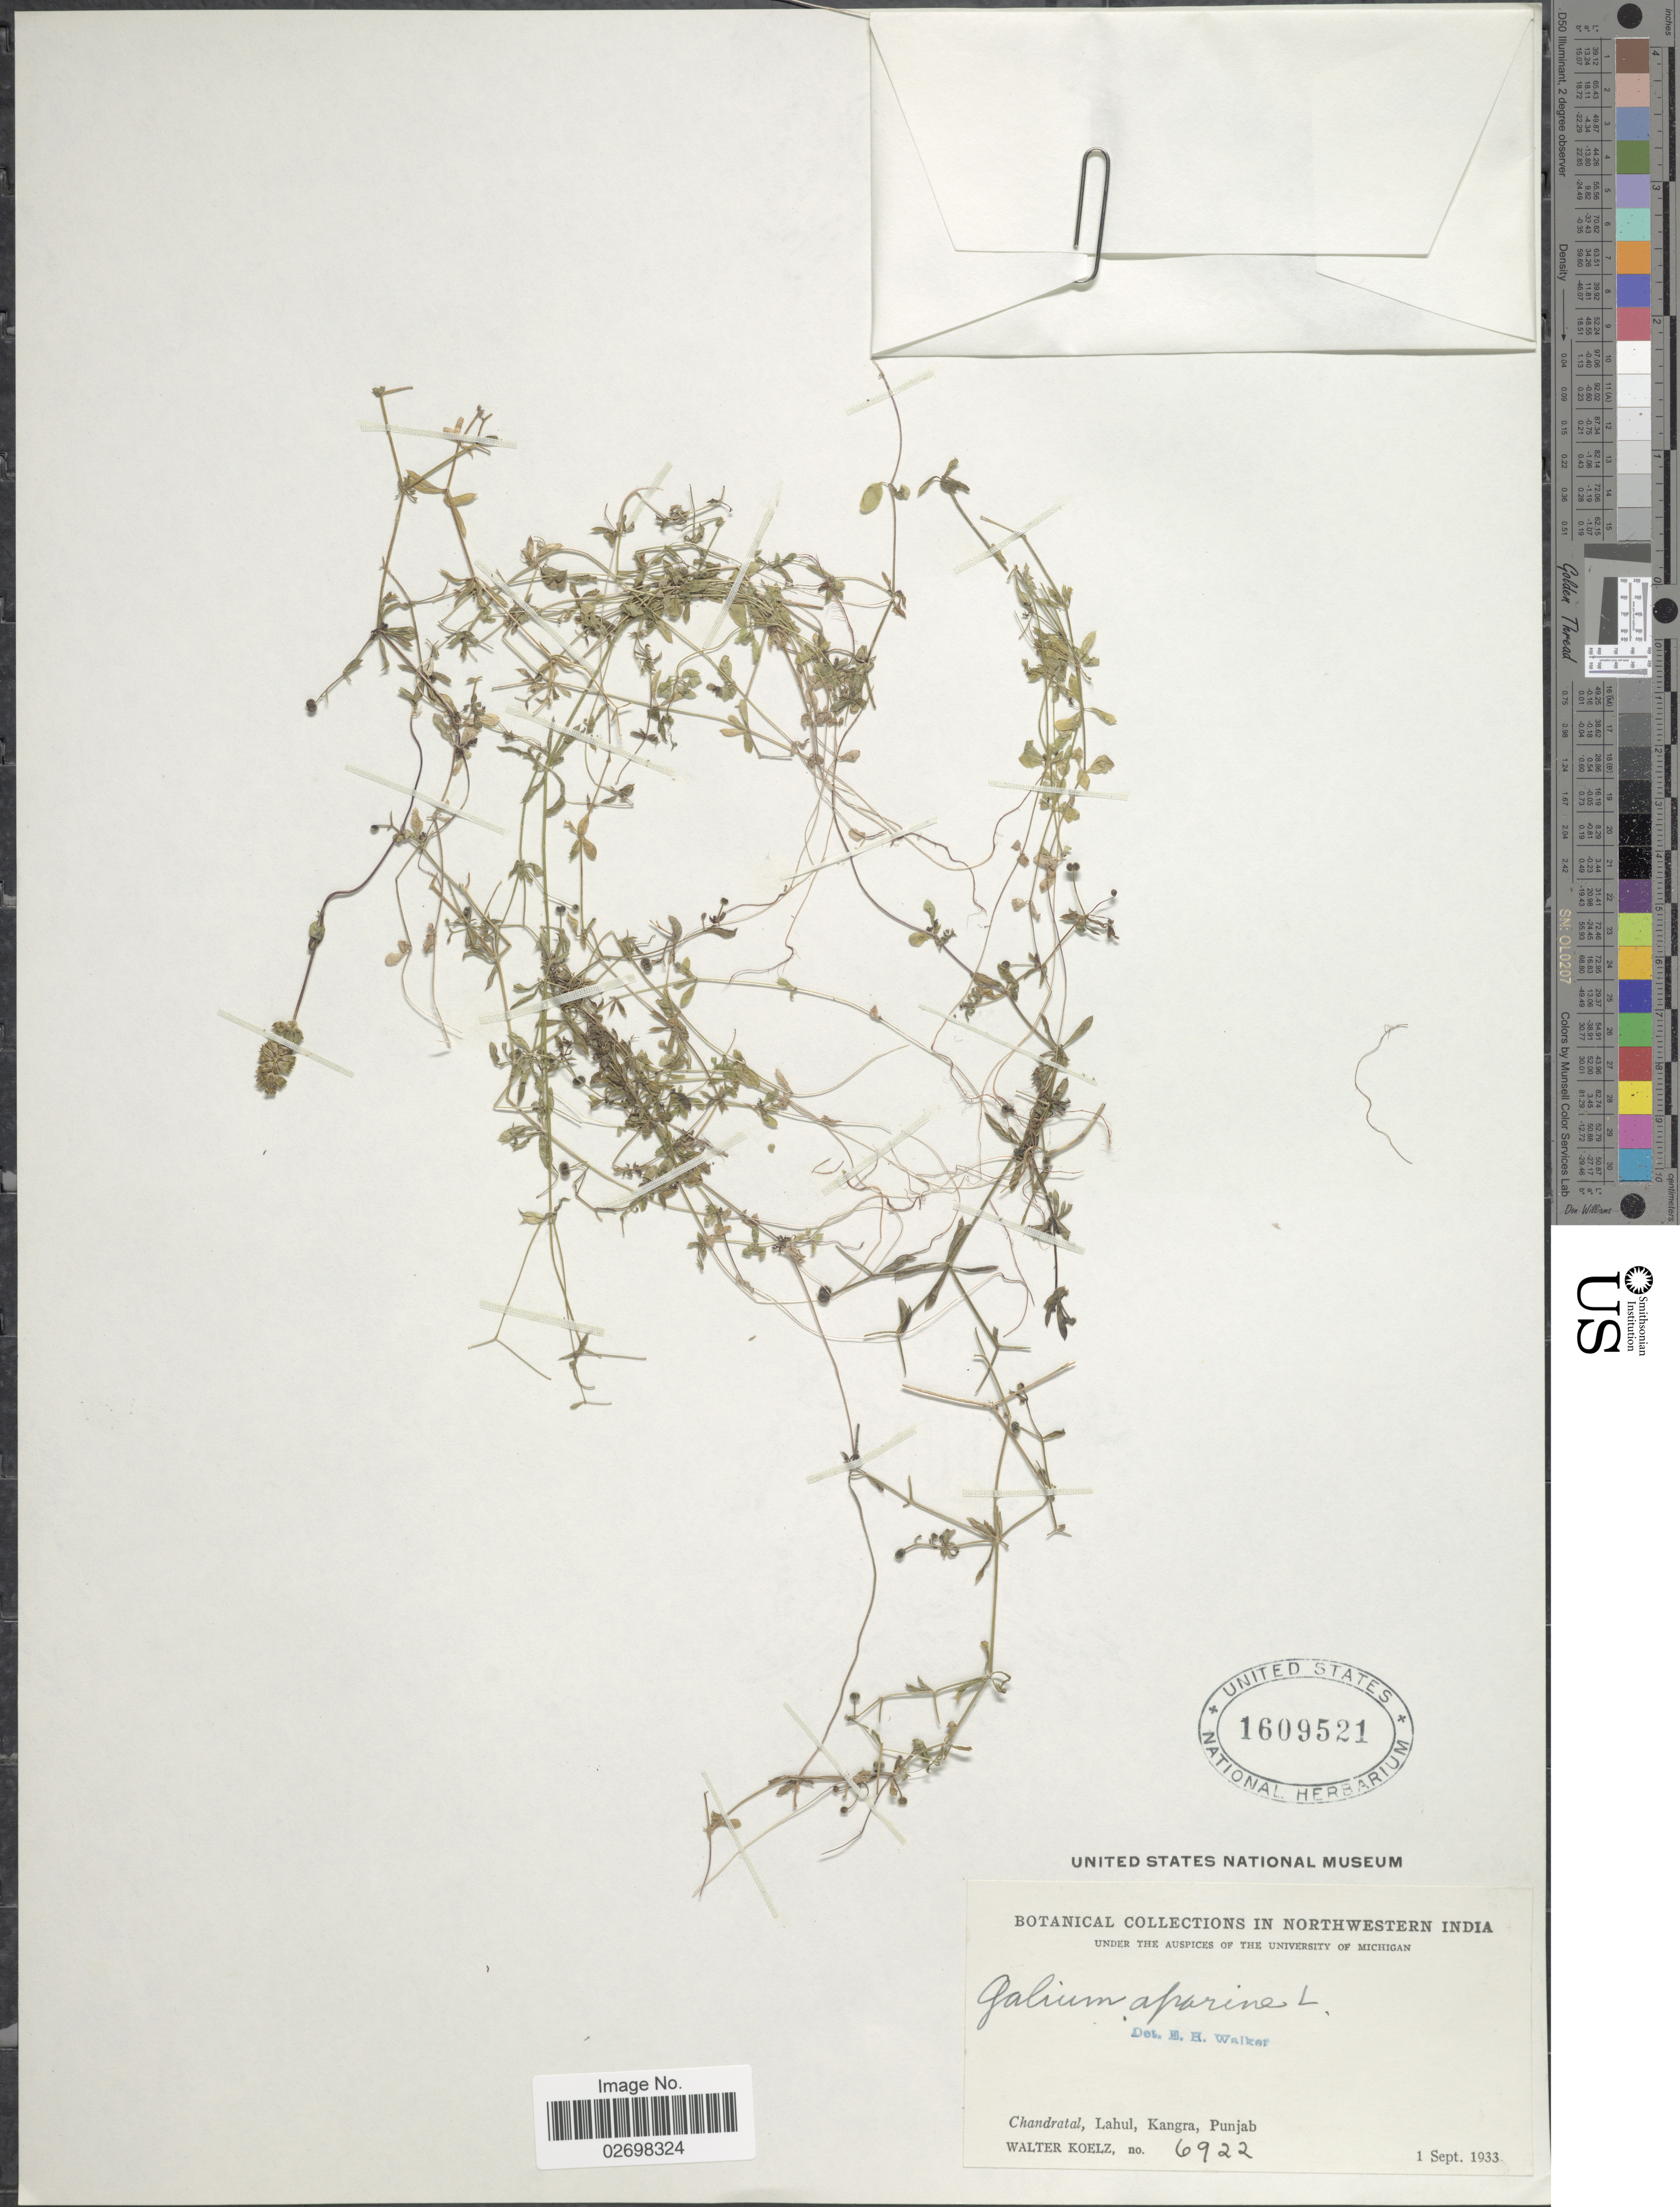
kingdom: Plantae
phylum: Tracheophyta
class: Magnoliopsida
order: Gentianales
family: Rubiaceae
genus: Galium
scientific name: Galium aparine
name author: L.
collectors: W. N. Koelz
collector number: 6922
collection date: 1933-09-01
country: India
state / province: Punjab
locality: Northwestern India, Chandratal, Lahul, Kangra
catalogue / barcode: US 1609521